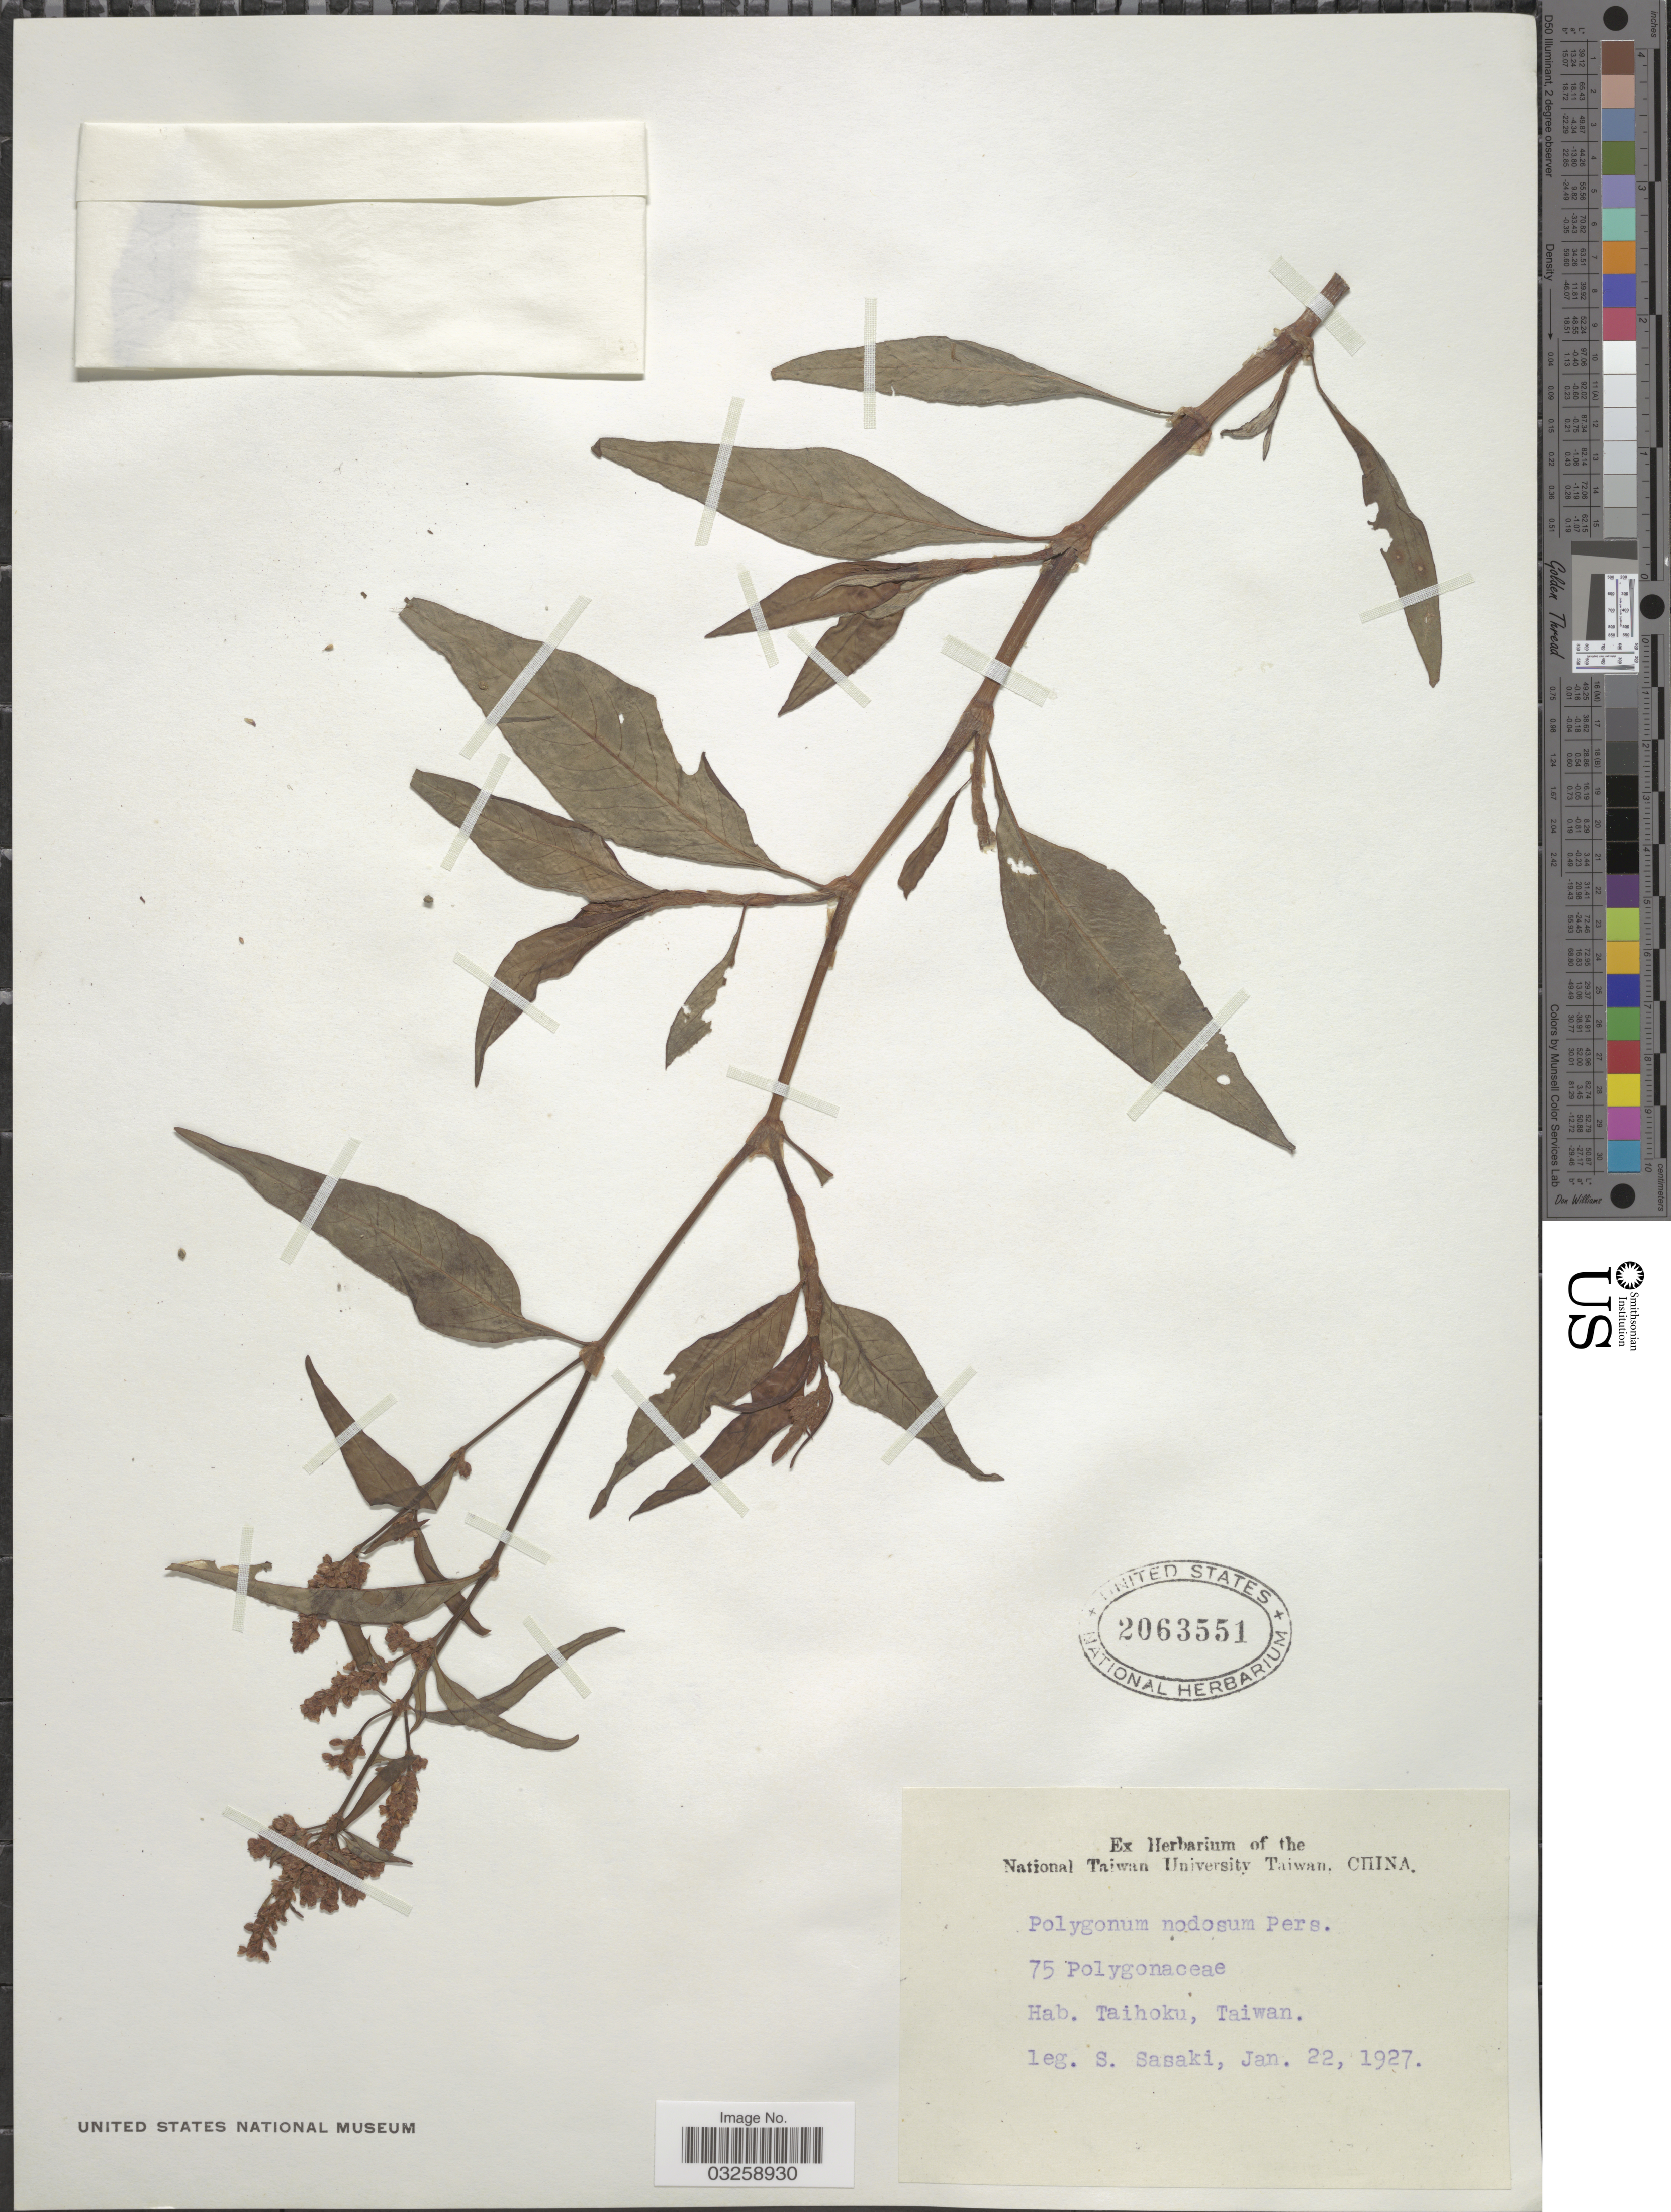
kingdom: Plantae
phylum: Tracheophyta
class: Magnoliopsida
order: Caryophyllales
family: Polygonaceae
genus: Polygonum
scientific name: Polygonum nodosum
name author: Pers.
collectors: S. Sasaki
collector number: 75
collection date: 1927-01-22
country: Taiwan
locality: Taihoku.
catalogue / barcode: US 2063551